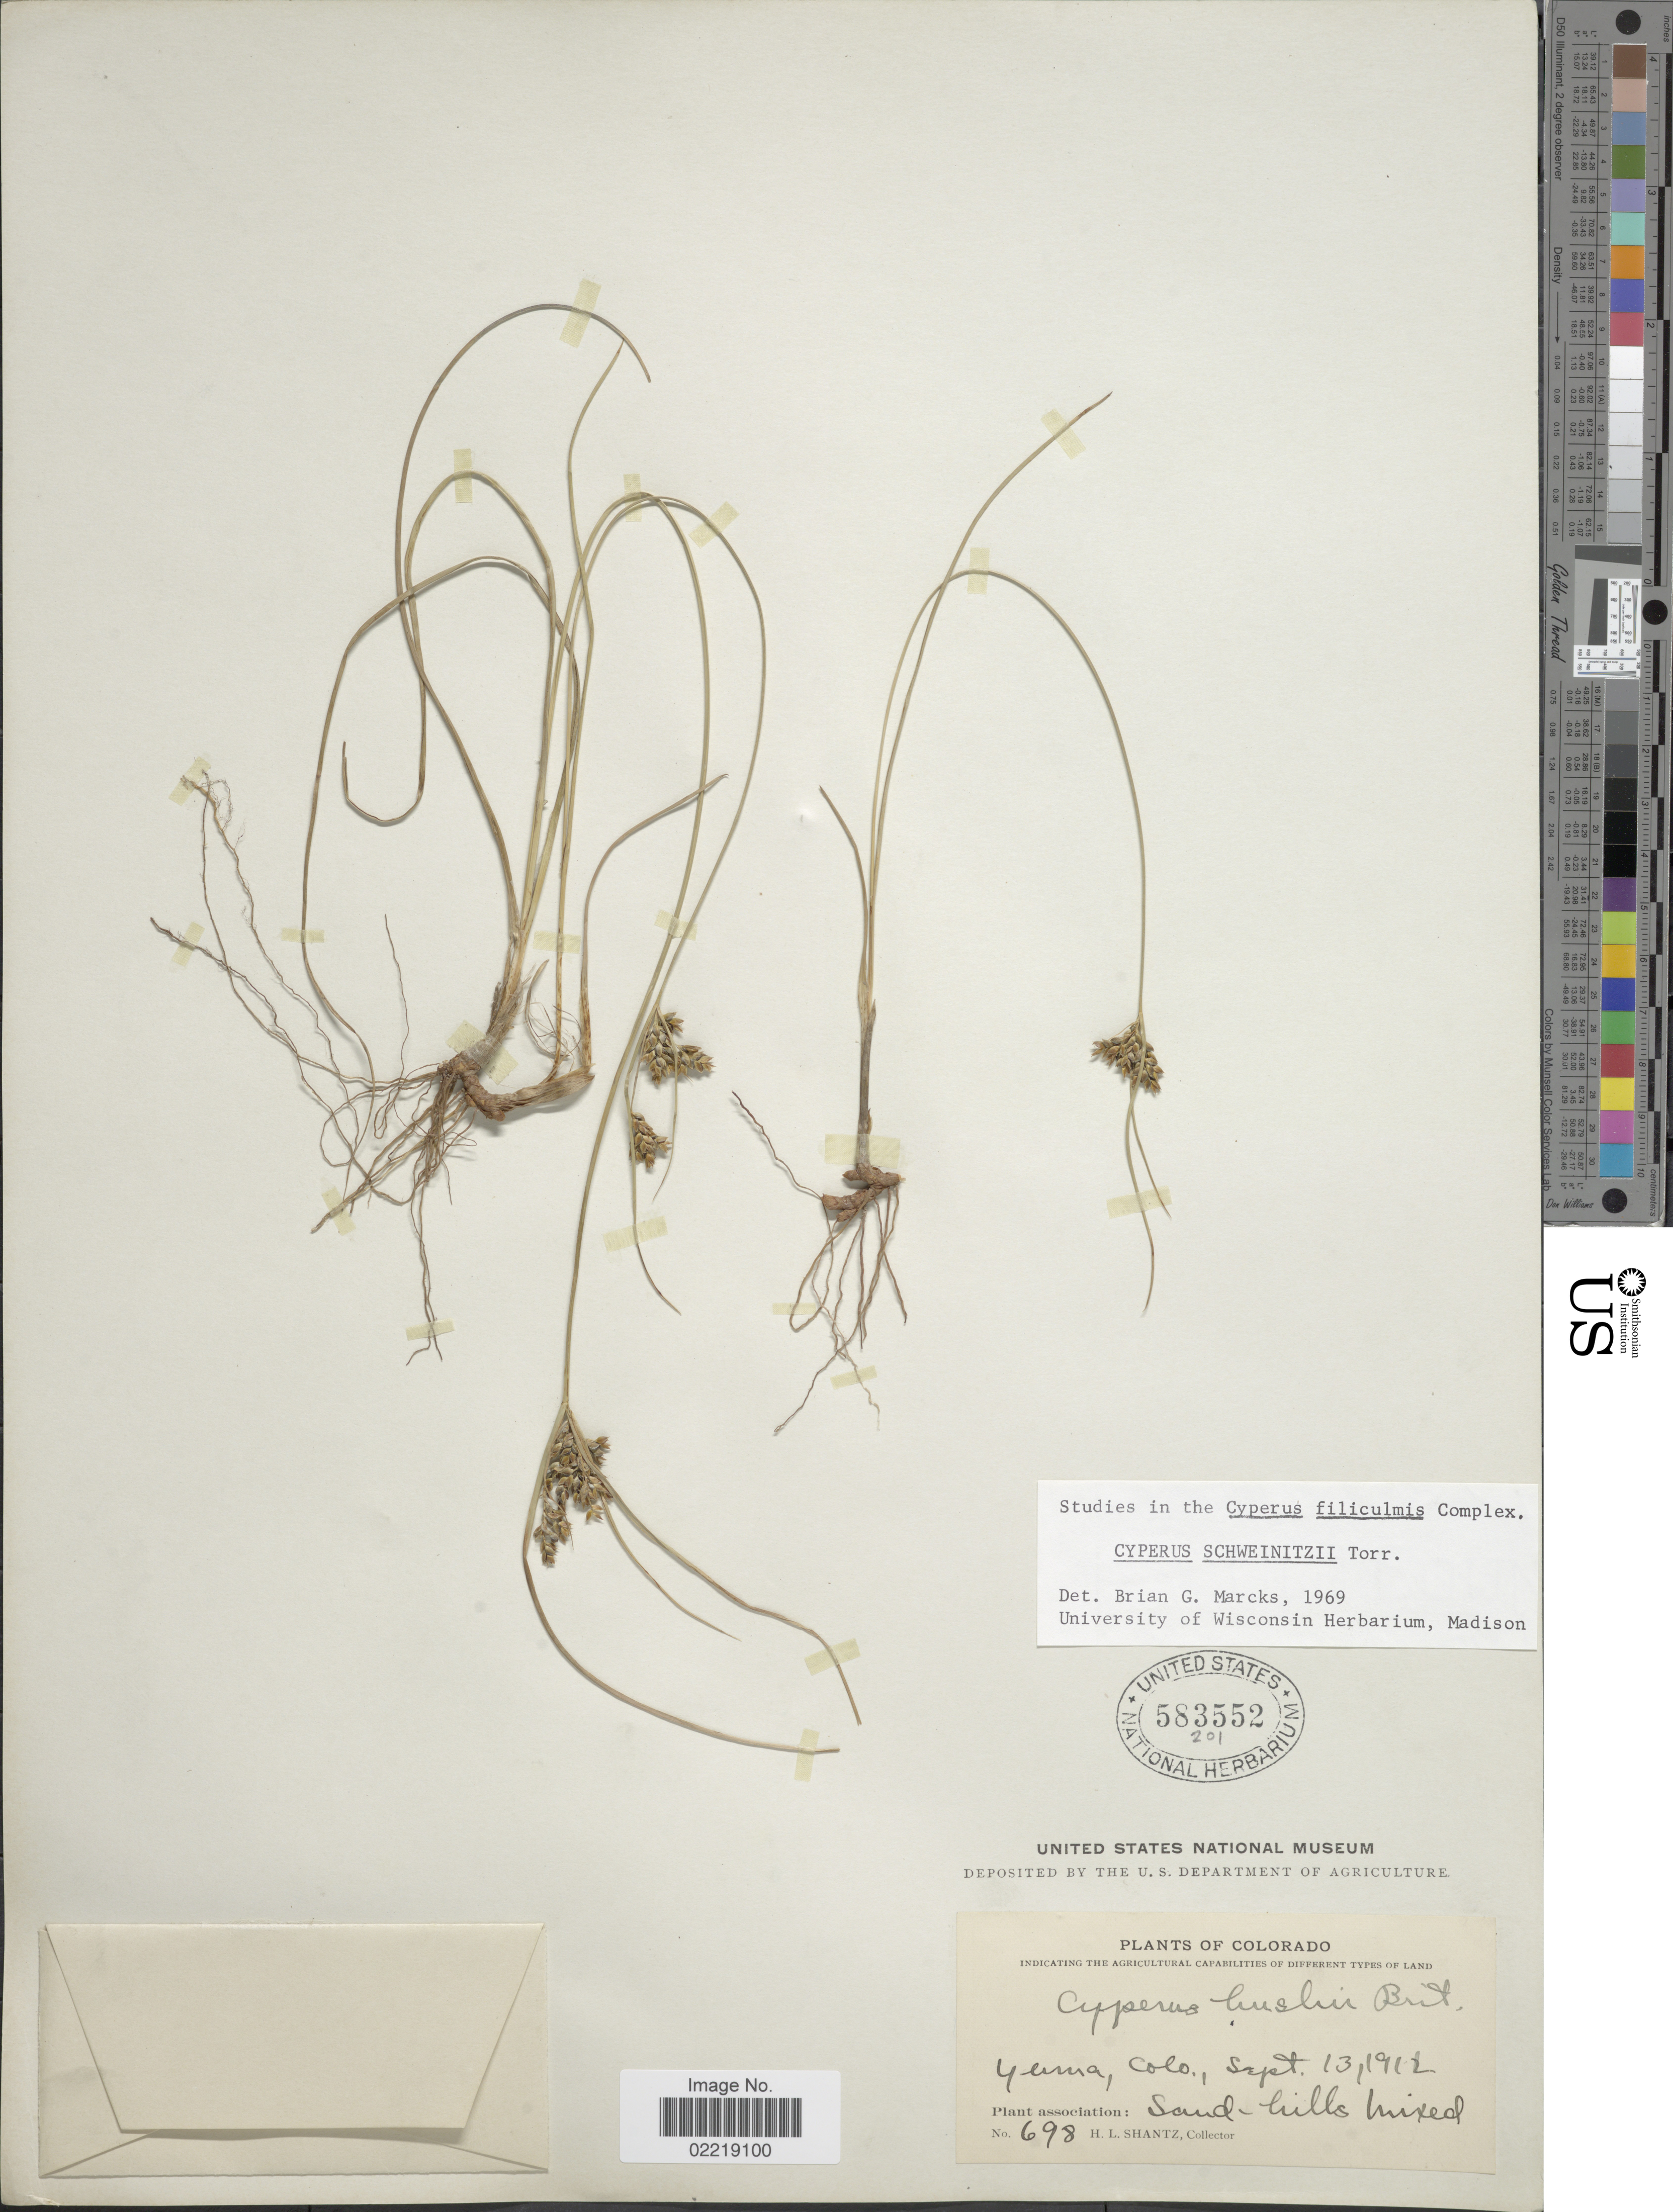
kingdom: Plantae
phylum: Tracheophyta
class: Liliopsida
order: Poales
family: Cyperaceae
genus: Cyperus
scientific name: Cyperus schweinitzii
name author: Torr.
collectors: H. Shantz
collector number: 698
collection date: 1912-09-13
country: United States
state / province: Colorado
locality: Yuma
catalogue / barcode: US 583552